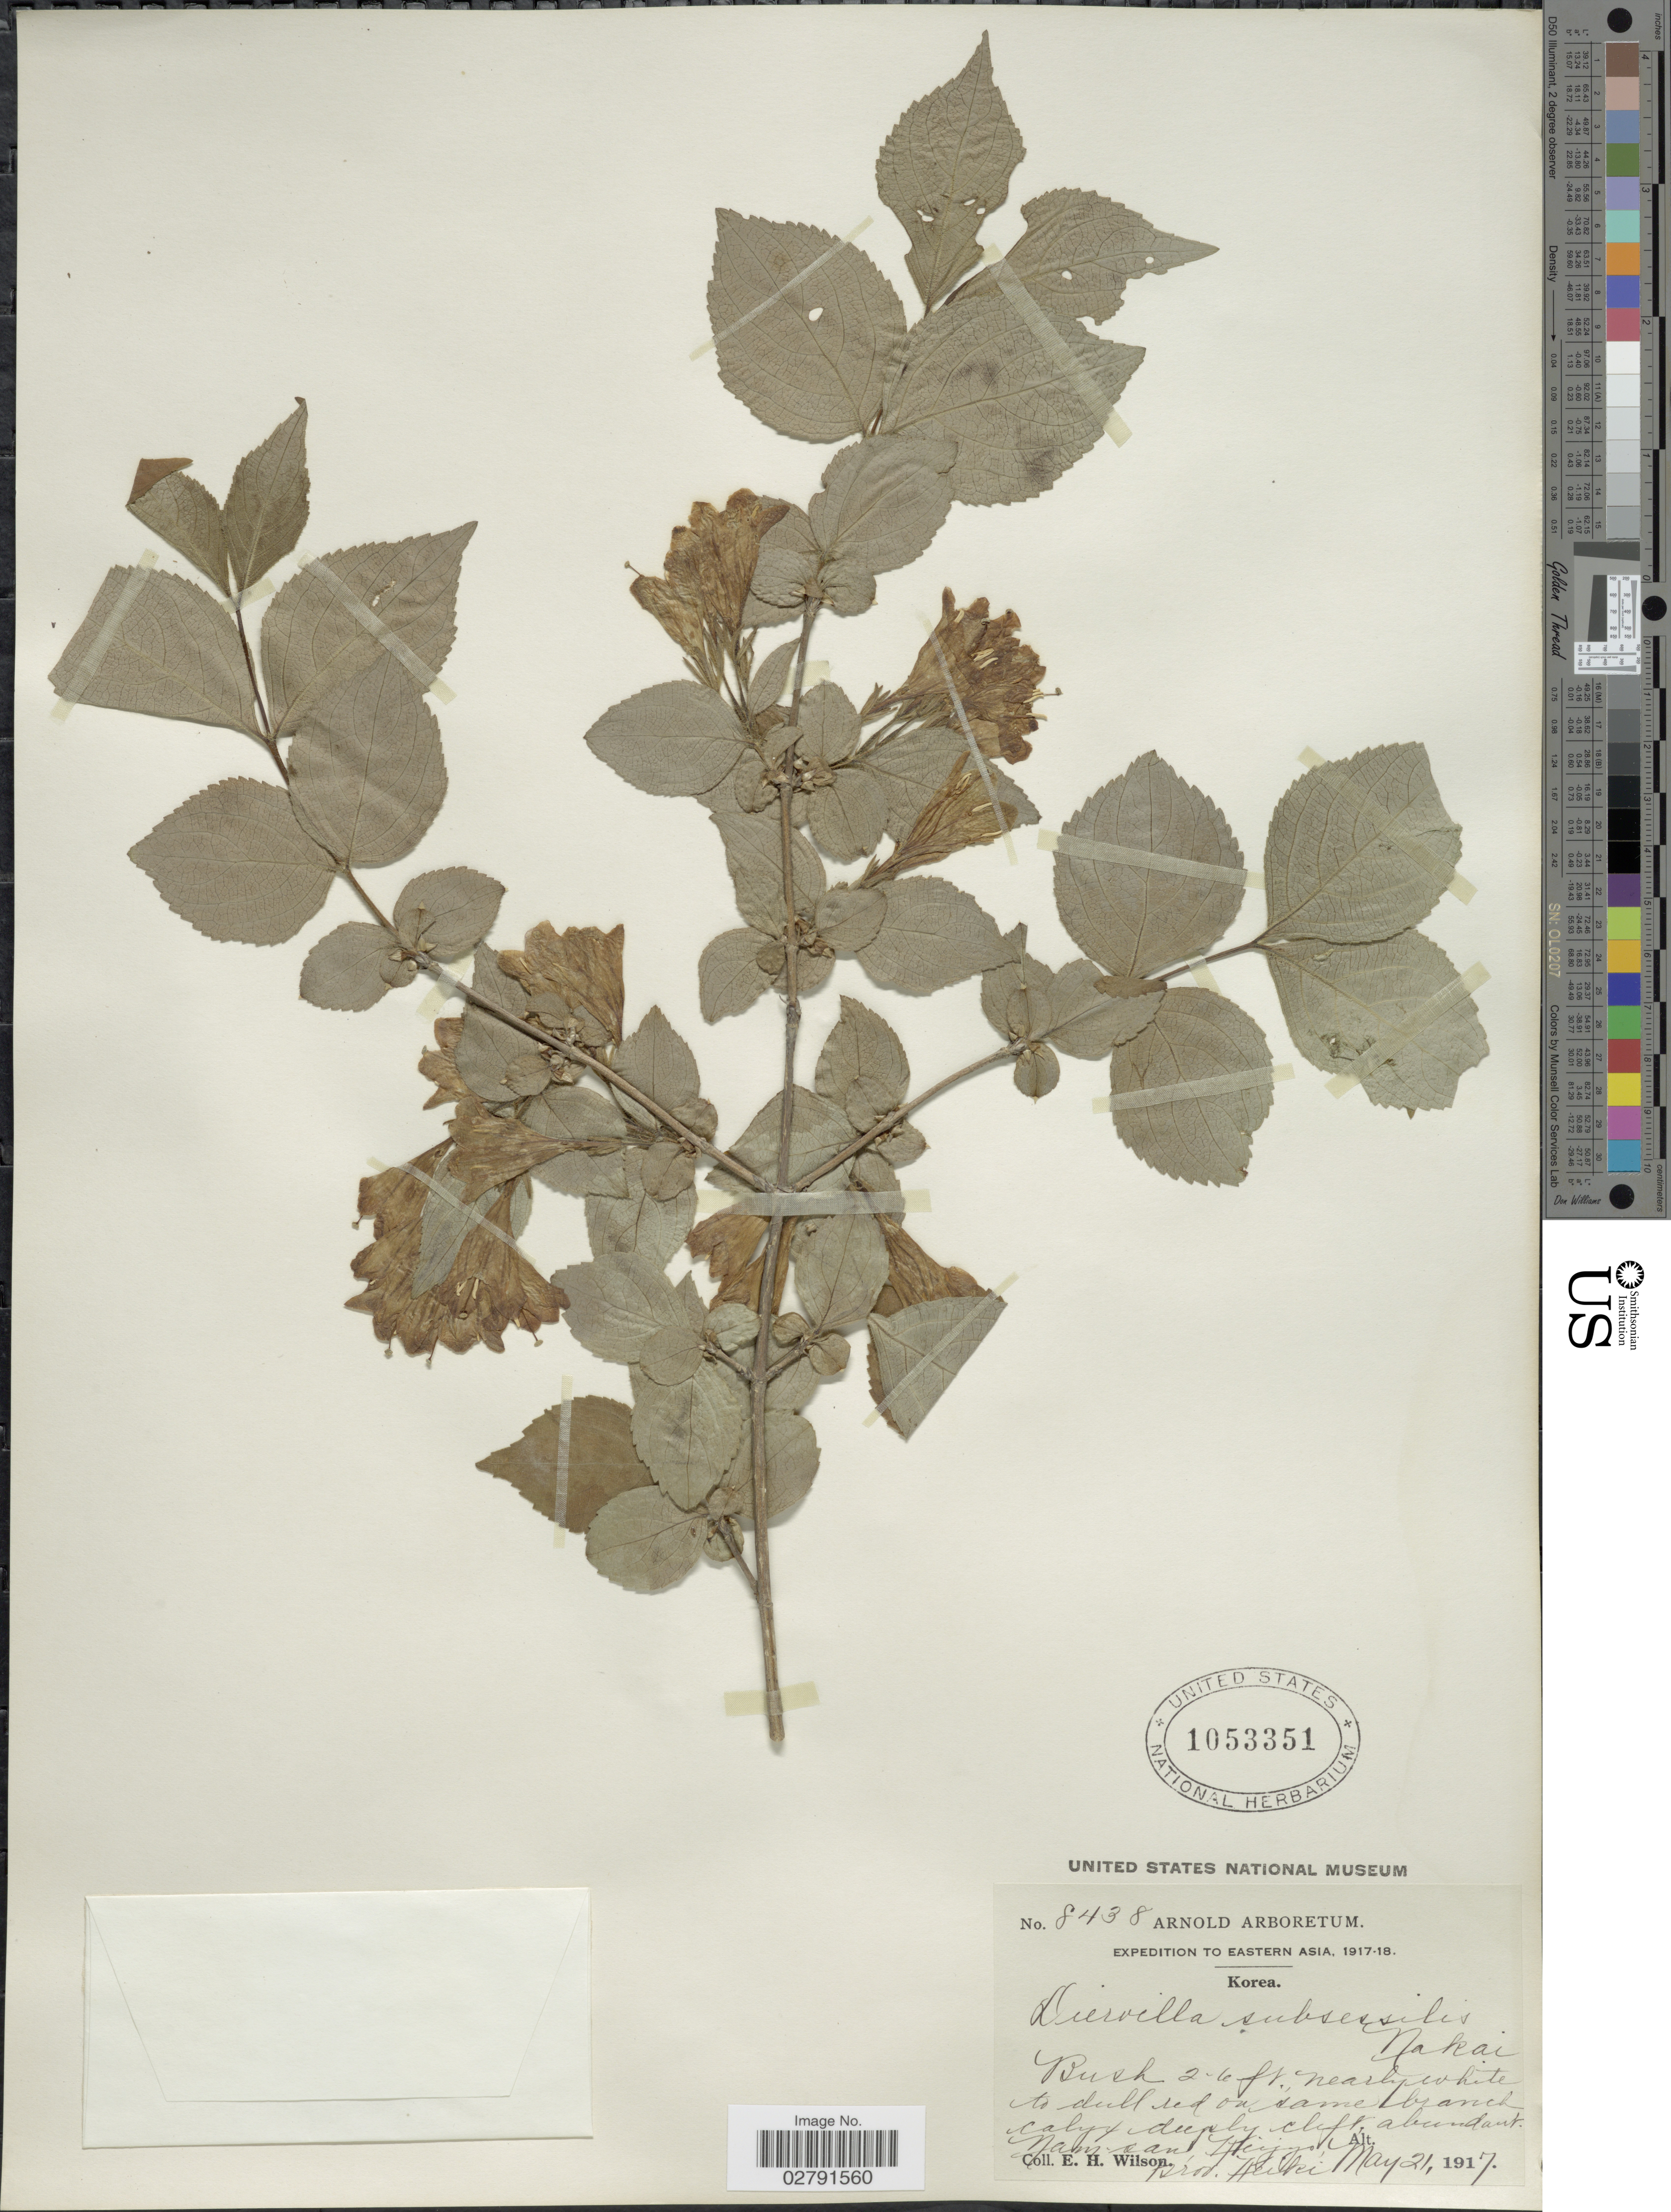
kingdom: Plantae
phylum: Tracheophyta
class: Magnoliopsida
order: Dipsacales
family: Caprifoliaceae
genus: Diervilla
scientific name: Diervilla subsessilis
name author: Nakai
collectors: E. Wilson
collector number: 8438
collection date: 1917-05-21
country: South Korea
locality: Nam-san, Keijyo, prov. Keiki.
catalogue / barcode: US 1053351